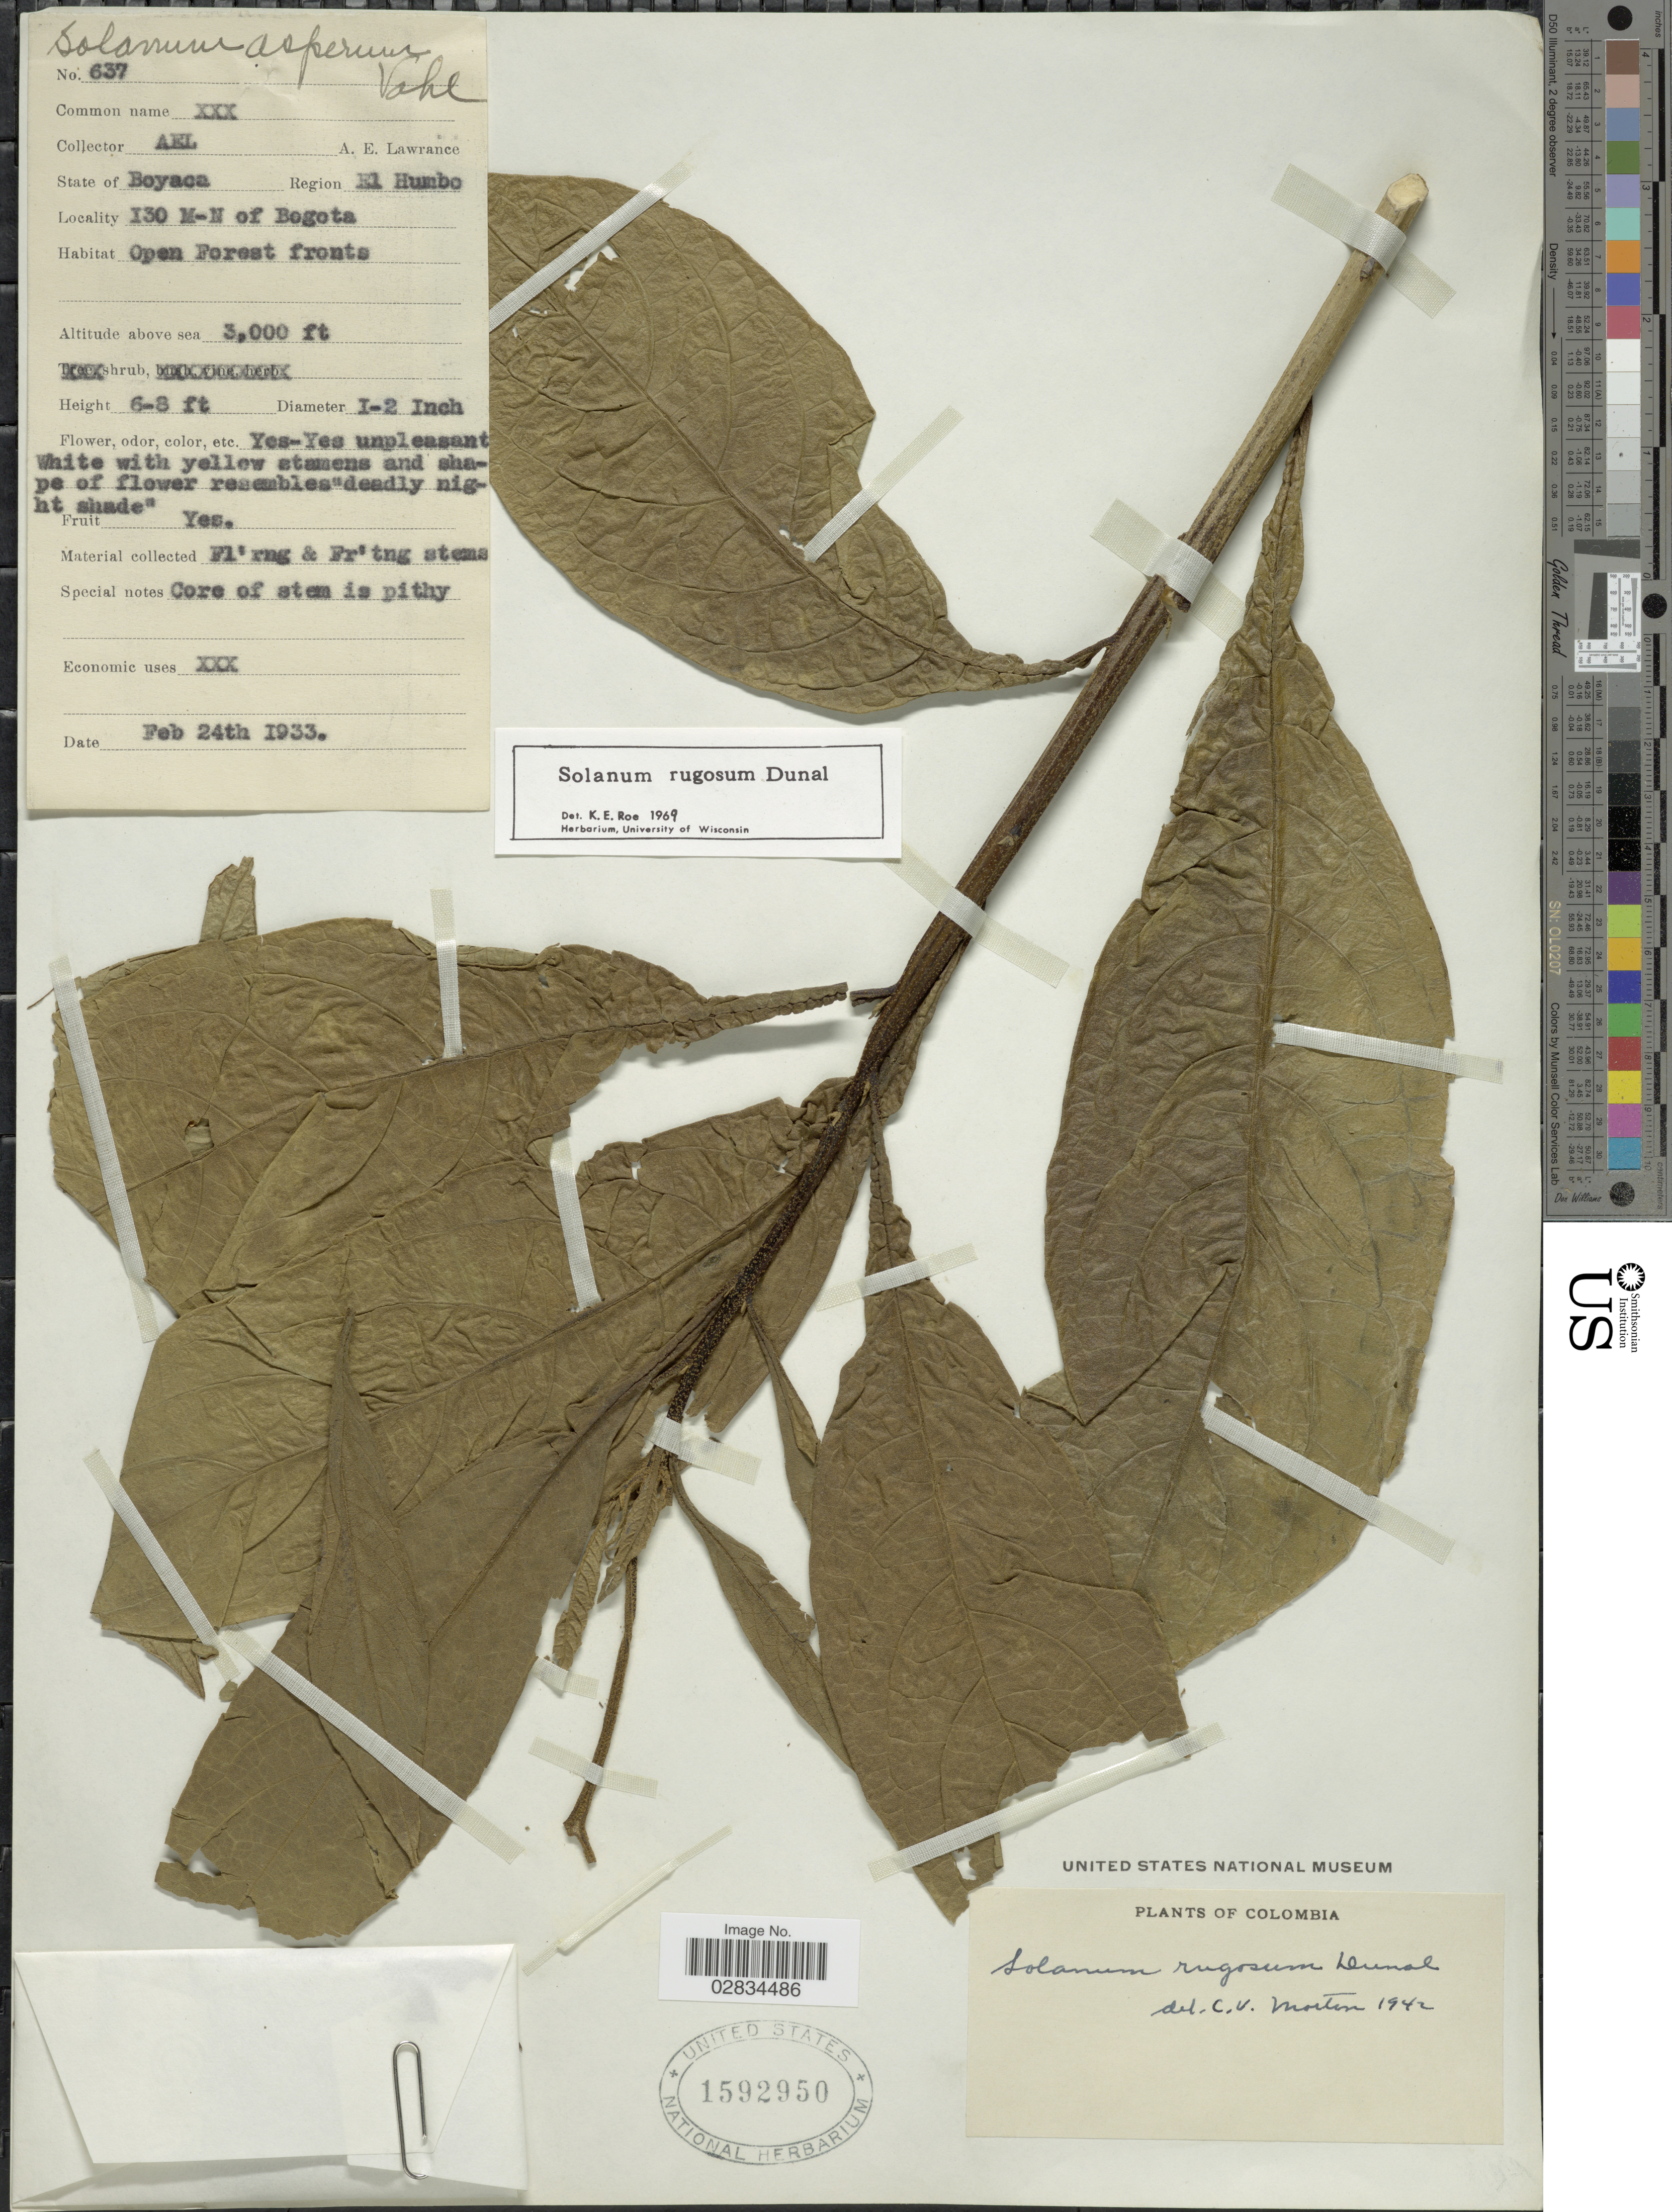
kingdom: Plantae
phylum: Tracheophyta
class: Magnoliopsida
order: Solanales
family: Solanaceae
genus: Solanum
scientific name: Solanum rugosum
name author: Dunal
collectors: A. Lawrance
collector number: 637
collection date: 1933-02-24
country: Colombia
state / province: Boyacá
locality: State of Boyaca. Region El Humbo. 130 M-N of Bogota.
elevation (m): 914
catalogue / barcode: US 1592950